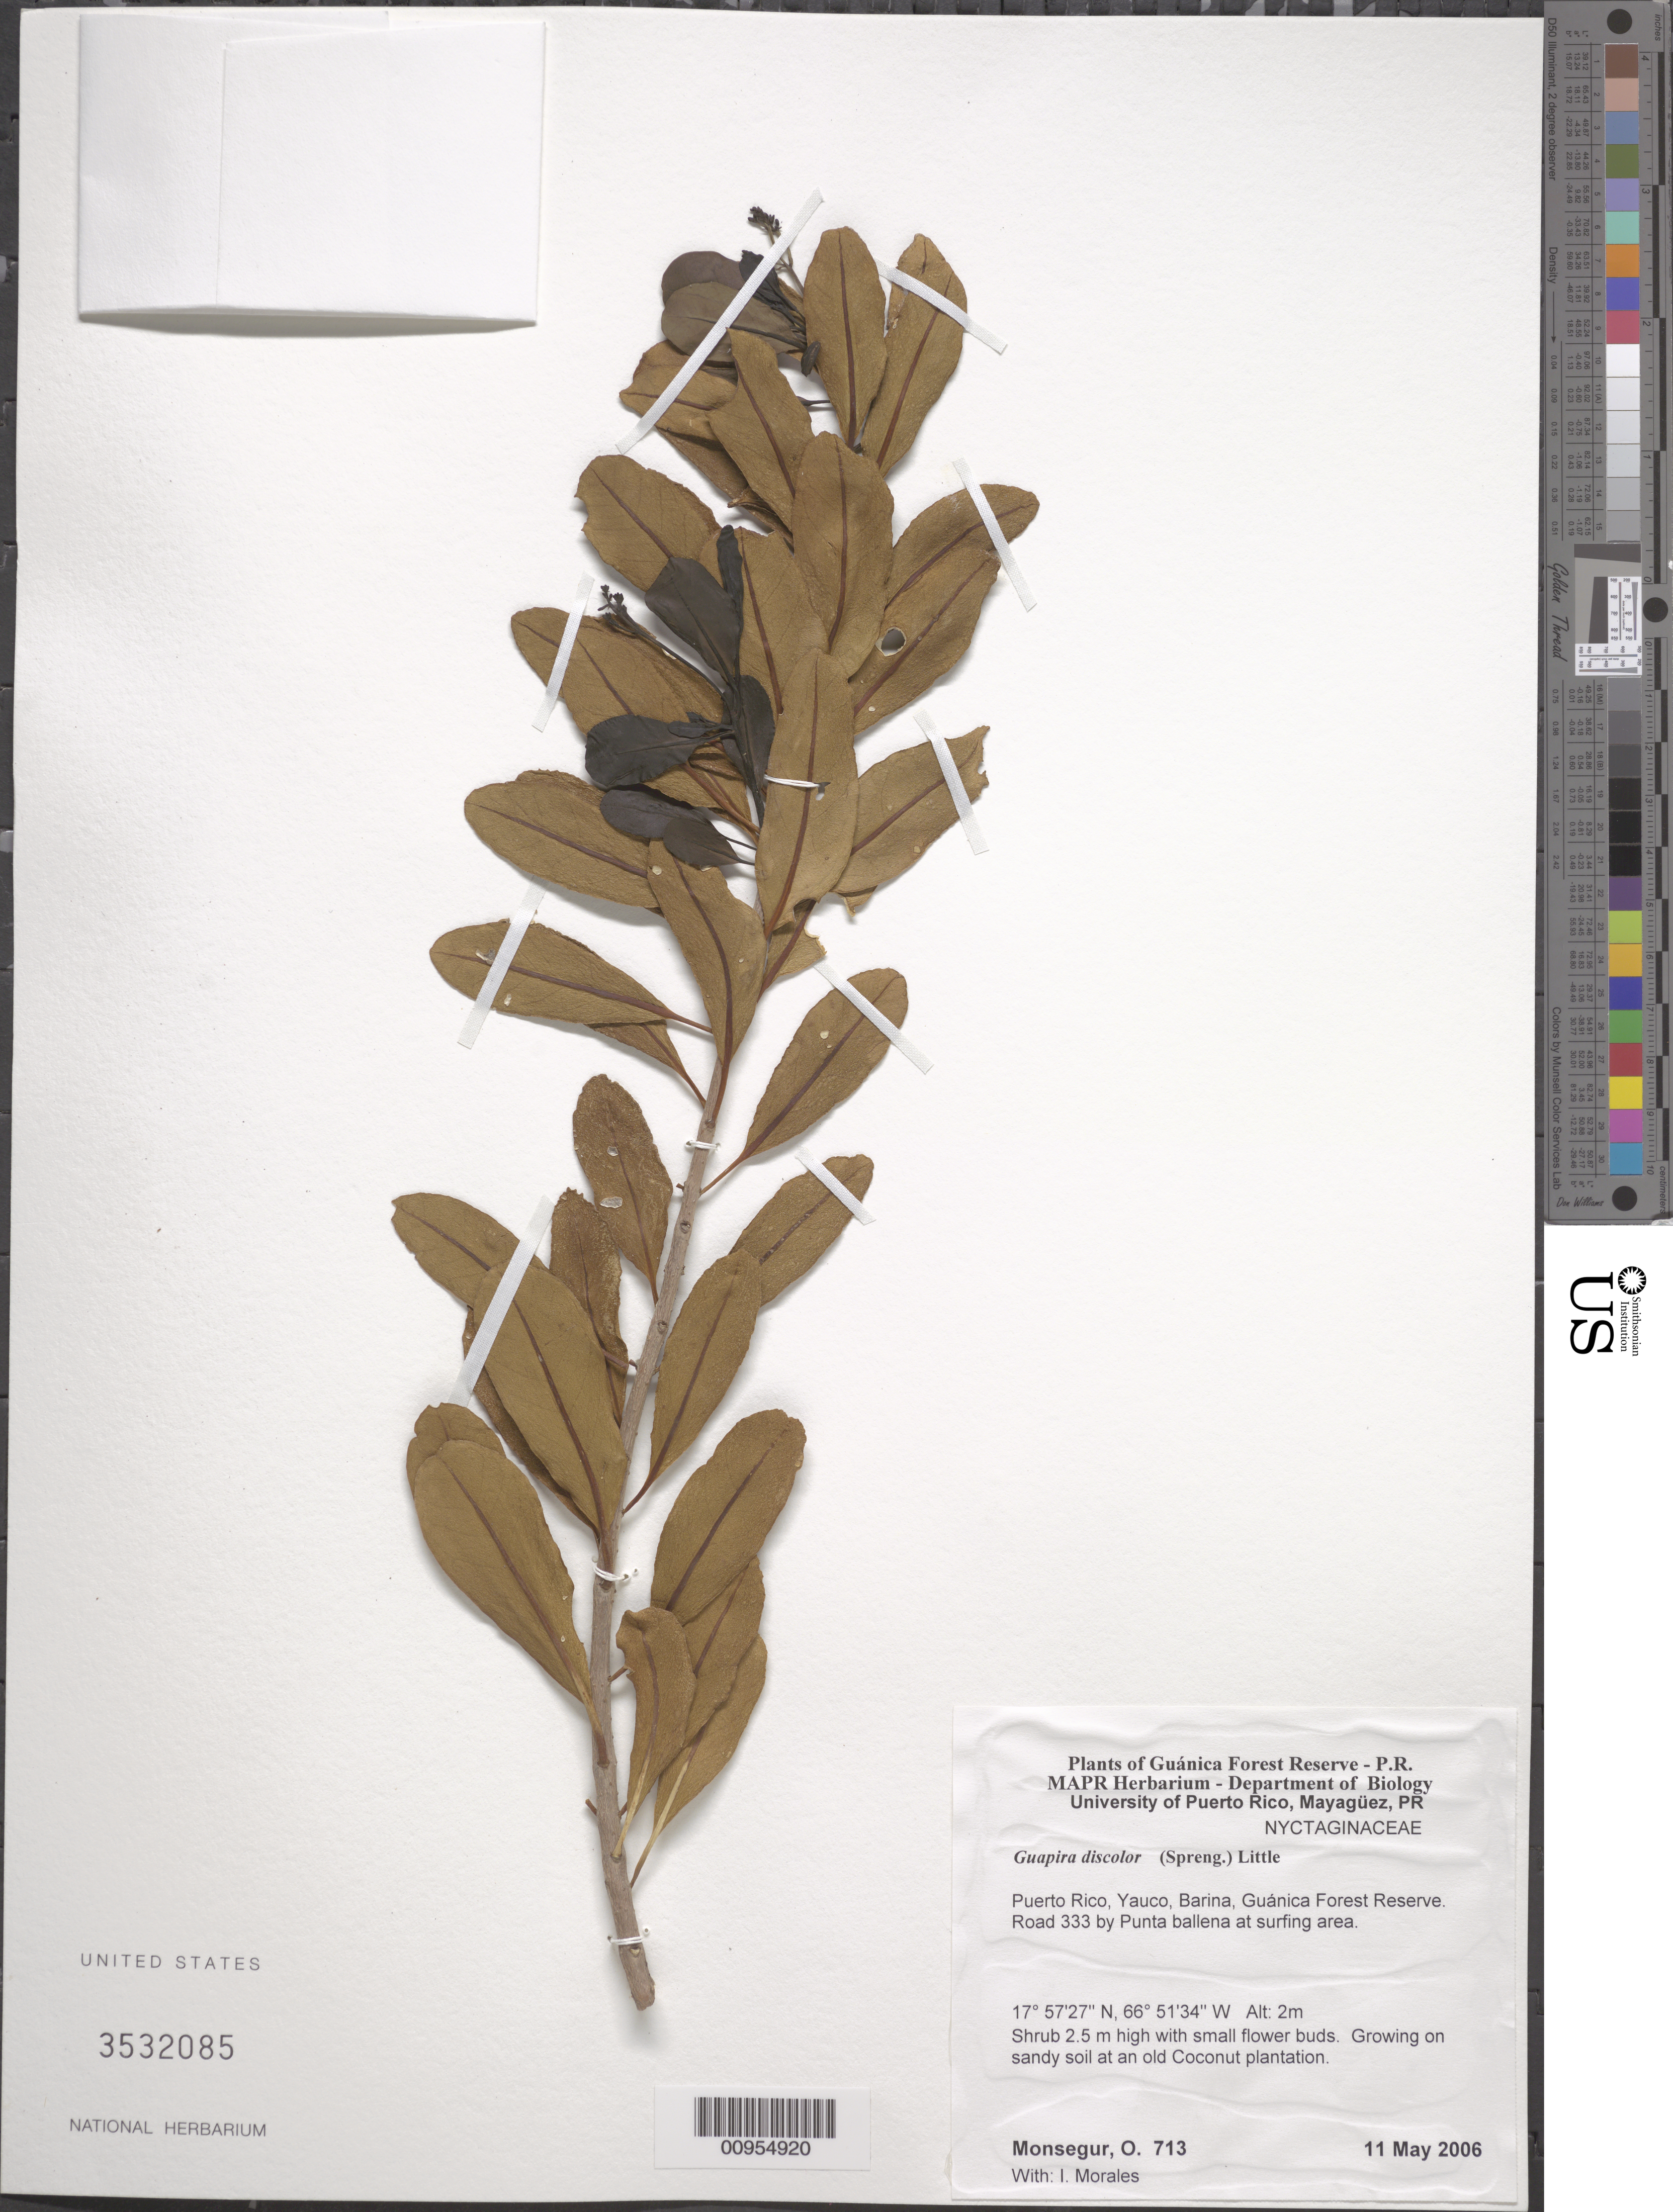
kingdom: Plantae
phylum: Tracheophyta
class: Magnoliopsida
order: Caryophyllales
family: Nyctaginaceae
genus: Guapira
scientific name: Guapira discolor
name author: (Spreng.) Little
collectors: O. Monsegur & I. Morales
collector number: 713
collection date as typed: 11 May 2006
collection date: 2006-05-11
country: Puerto Rico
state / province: Yauco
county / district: Barina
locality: Guánica Forest Reserve. Road 333 by Punta ballena at surfing area.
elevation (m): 2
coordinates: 17.572675, 66.513356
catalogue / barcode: US 3532085